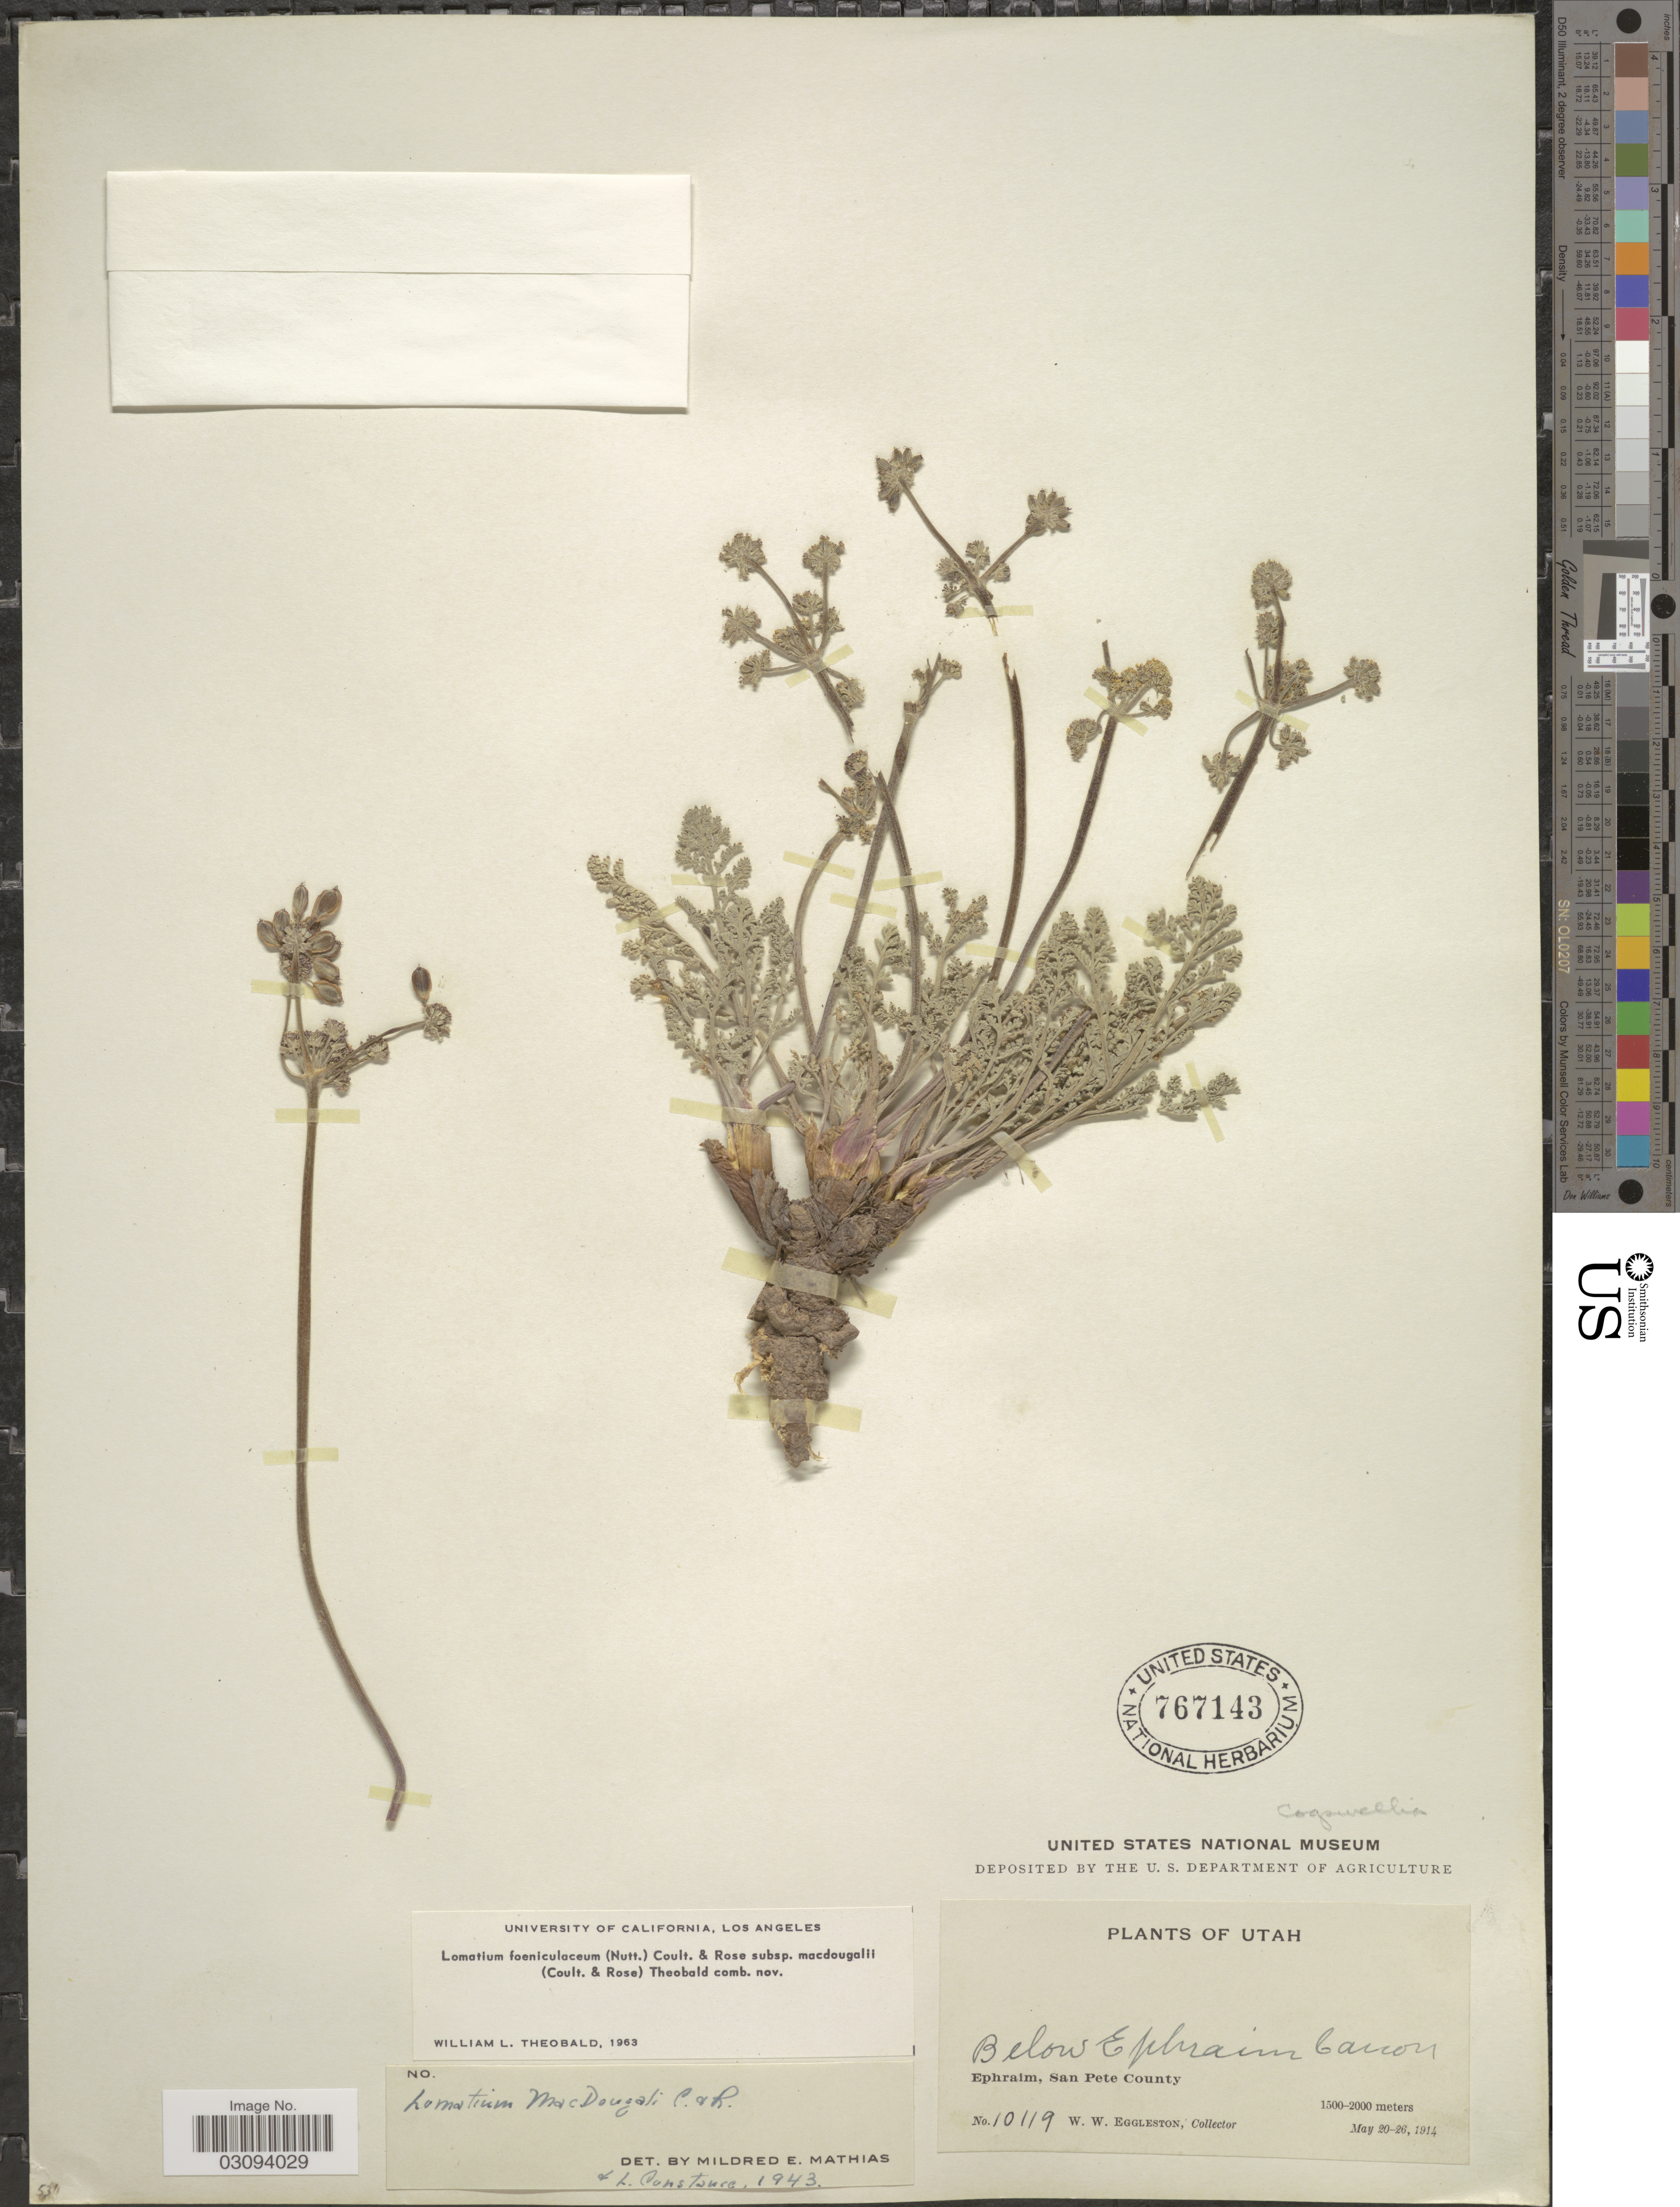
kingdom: Plantae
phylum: Tracheophyta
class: Magnoliopsida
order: Apiales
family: Apiaceae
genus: Lomatium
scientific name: Lomatium foeniculaceum subsp. macdougalii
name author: (J.M. Coult. & Rose) W.L. Theob.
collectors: W. W. Eggleston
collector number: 10119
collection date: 1914-05-20/1914-05-26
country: United States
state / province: Utah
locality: Ephraim, San Pete County. Below Ephraim Canon.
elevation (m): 1500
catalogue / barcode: US 767143